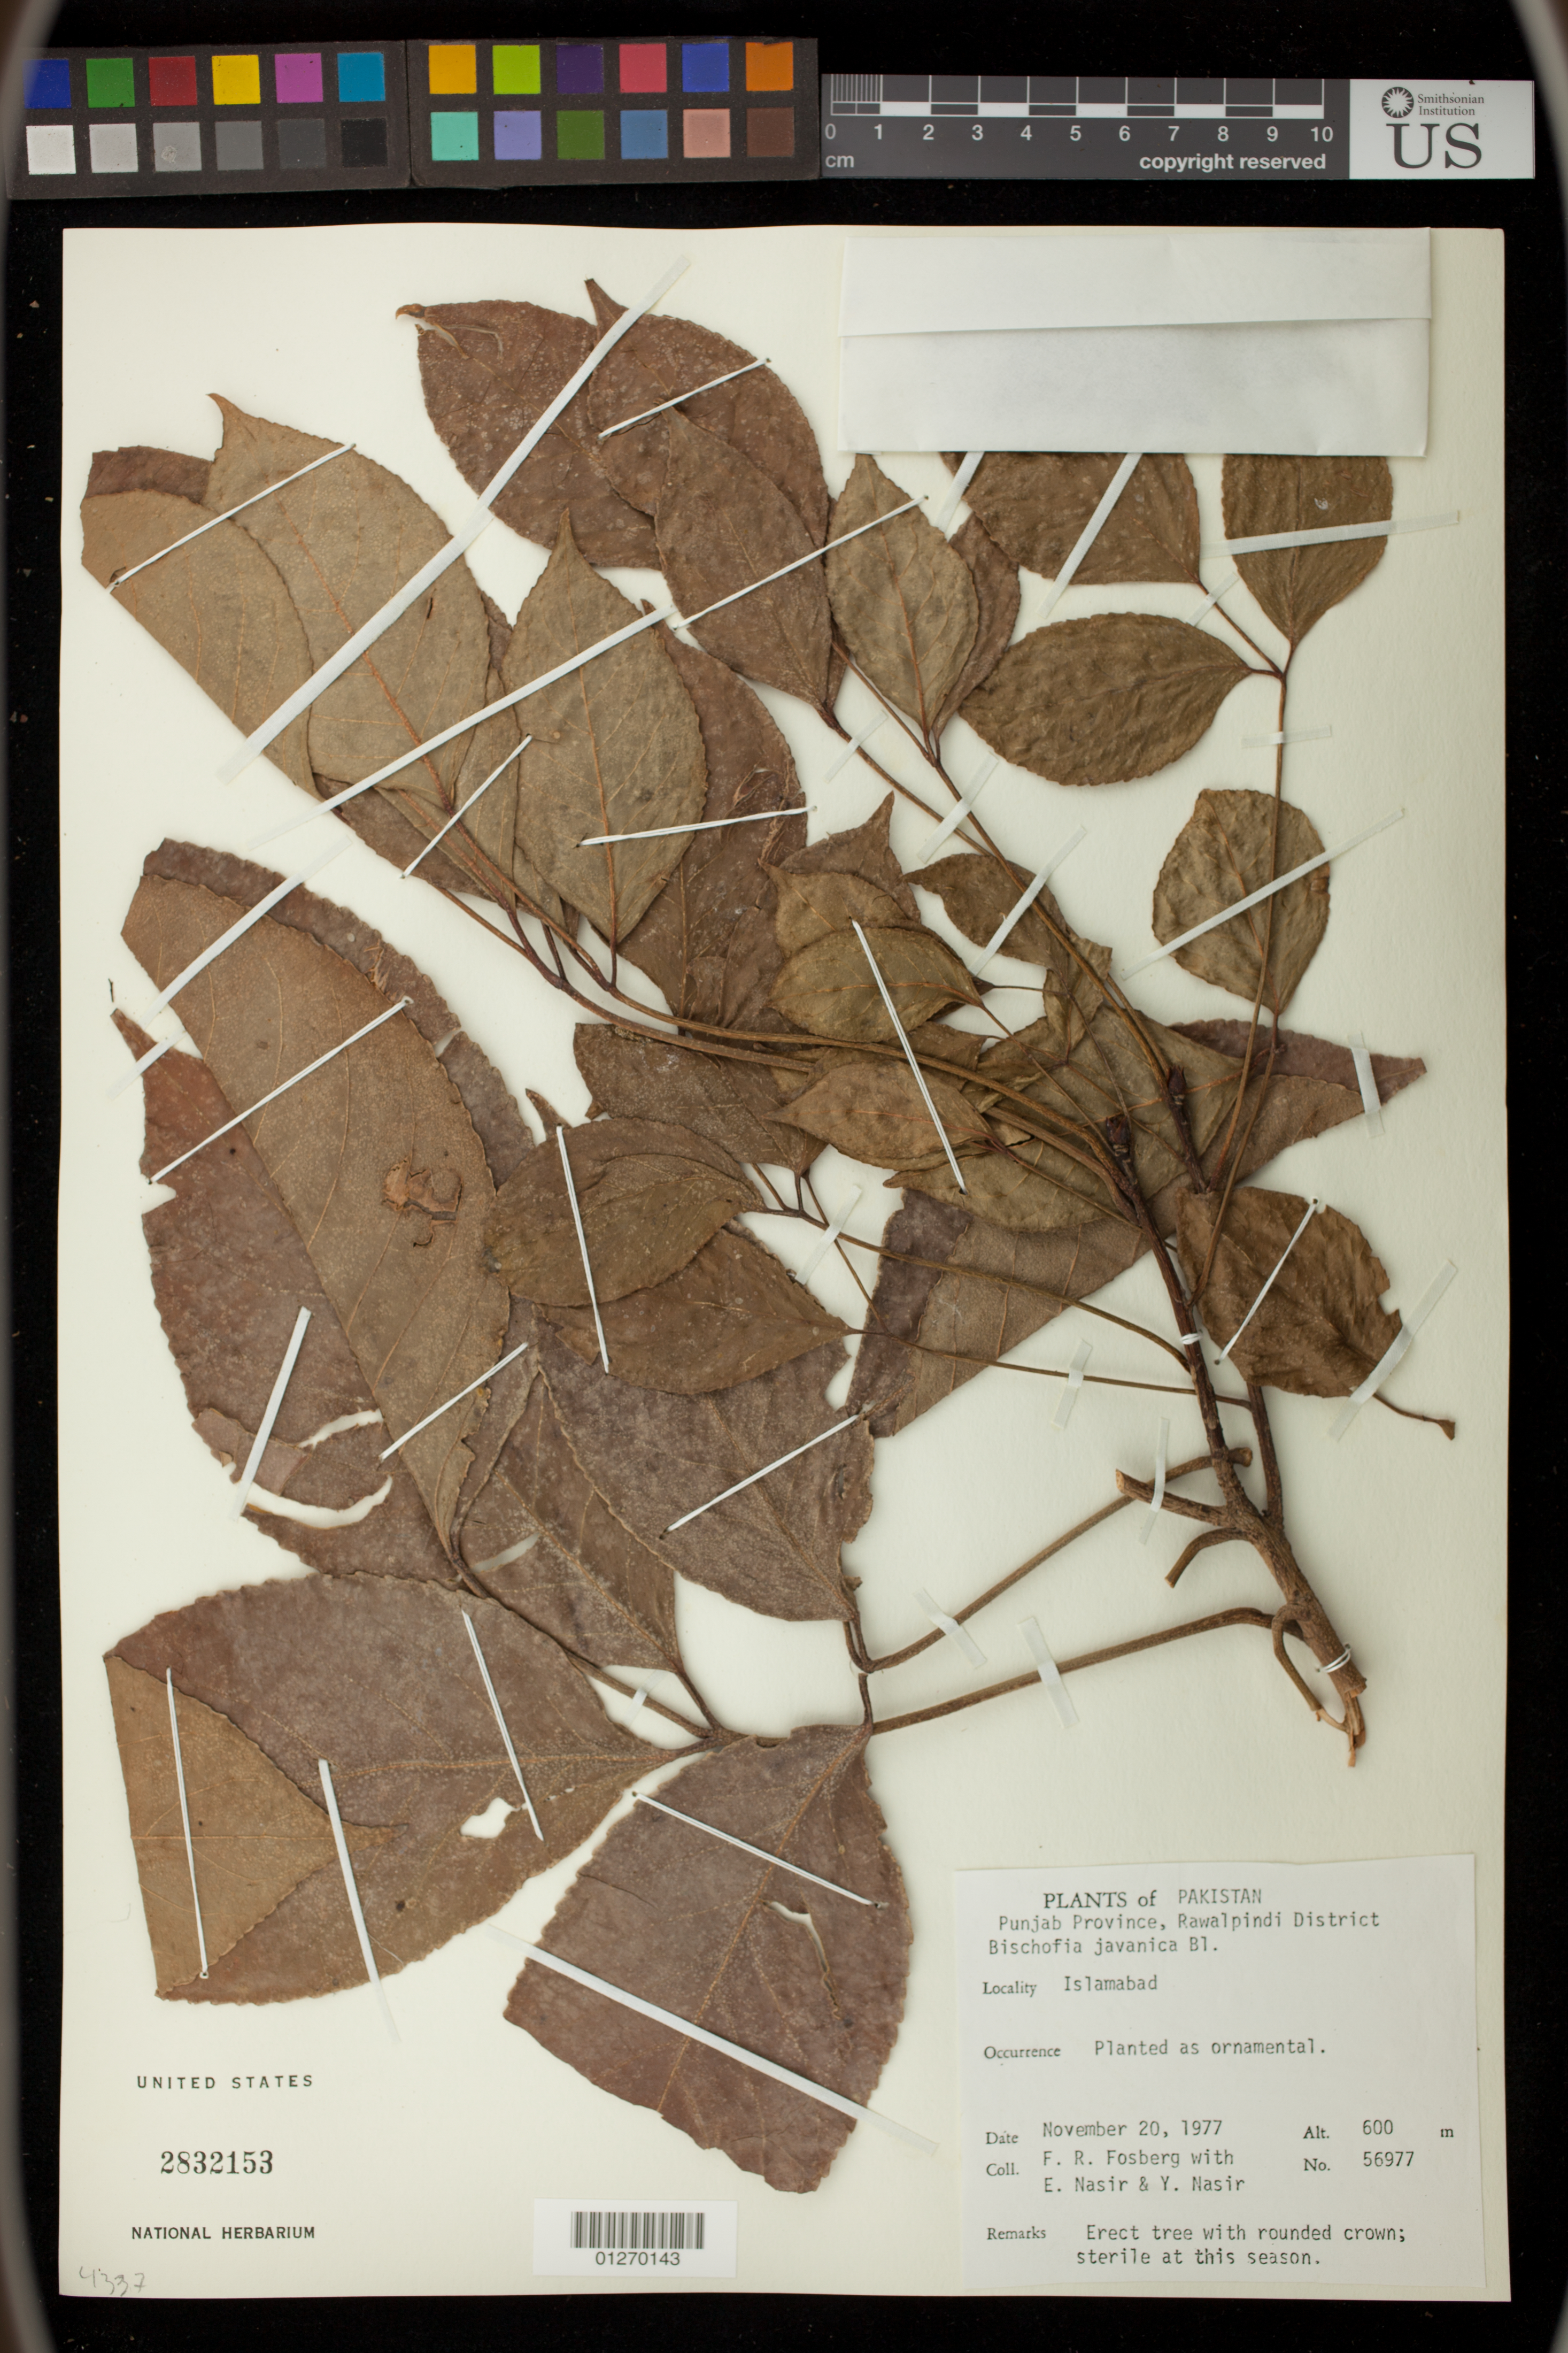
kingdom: Plantae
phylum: Tracheophyta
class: Magnoliopsida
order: Malpighiales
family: Phyllanthaceae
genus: Bischofia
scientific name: Bischofia javanica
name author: Blume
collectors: F. R. Fosberg, E. Nasir & Y. Nasir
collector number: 56977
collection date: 1977-11-20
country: Pakistan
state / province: Punjab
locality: Rawalpindi district Islamabad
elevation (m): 600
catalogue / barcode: US 2832153